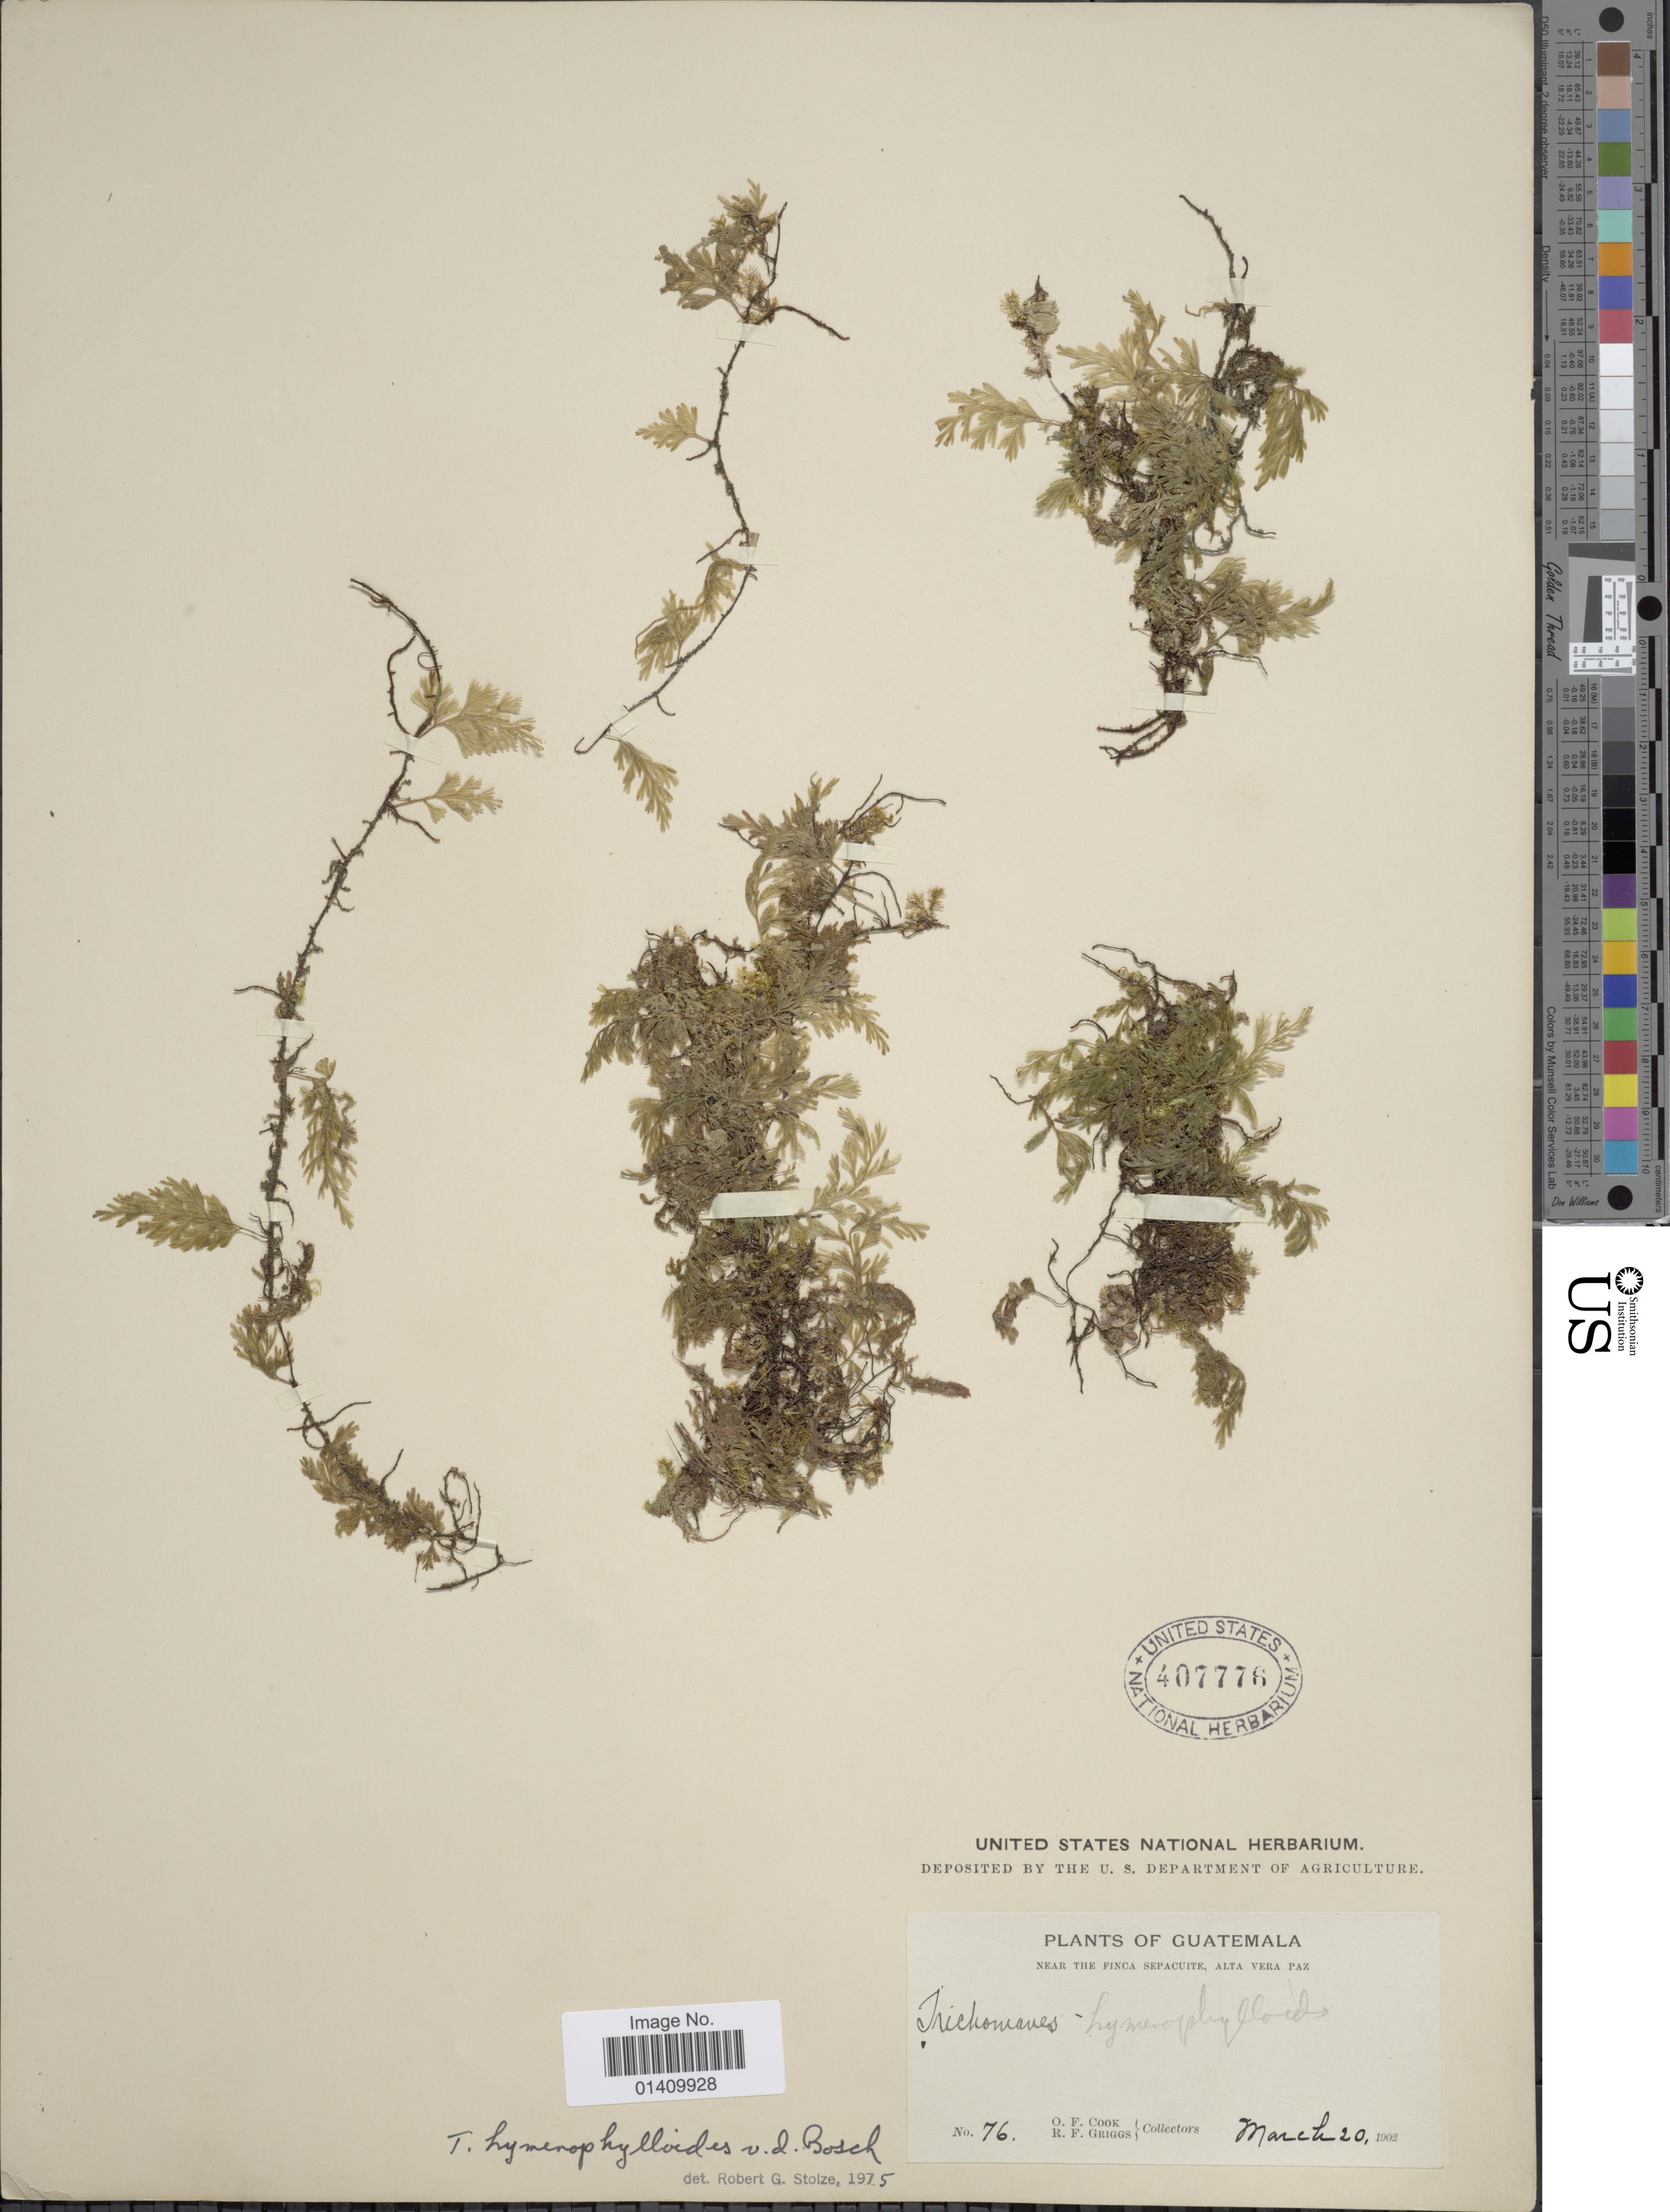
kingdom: Plantae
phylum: Tracheophyta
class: Polypodiopsida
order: Hymenophyllales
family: Hymenophyllaceae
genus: Polyphlebium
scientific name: Polyphlebium hymenophylloides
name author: (Bosch) Ebihara & Dubuisson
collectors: O. F. Cook & R. F. Griggs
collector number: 76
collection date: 1902-03-20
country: Guatemala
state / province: Alta Verapaz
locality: Near the Finca Sepacuite Alta Vera Paz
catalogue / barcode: US 407776